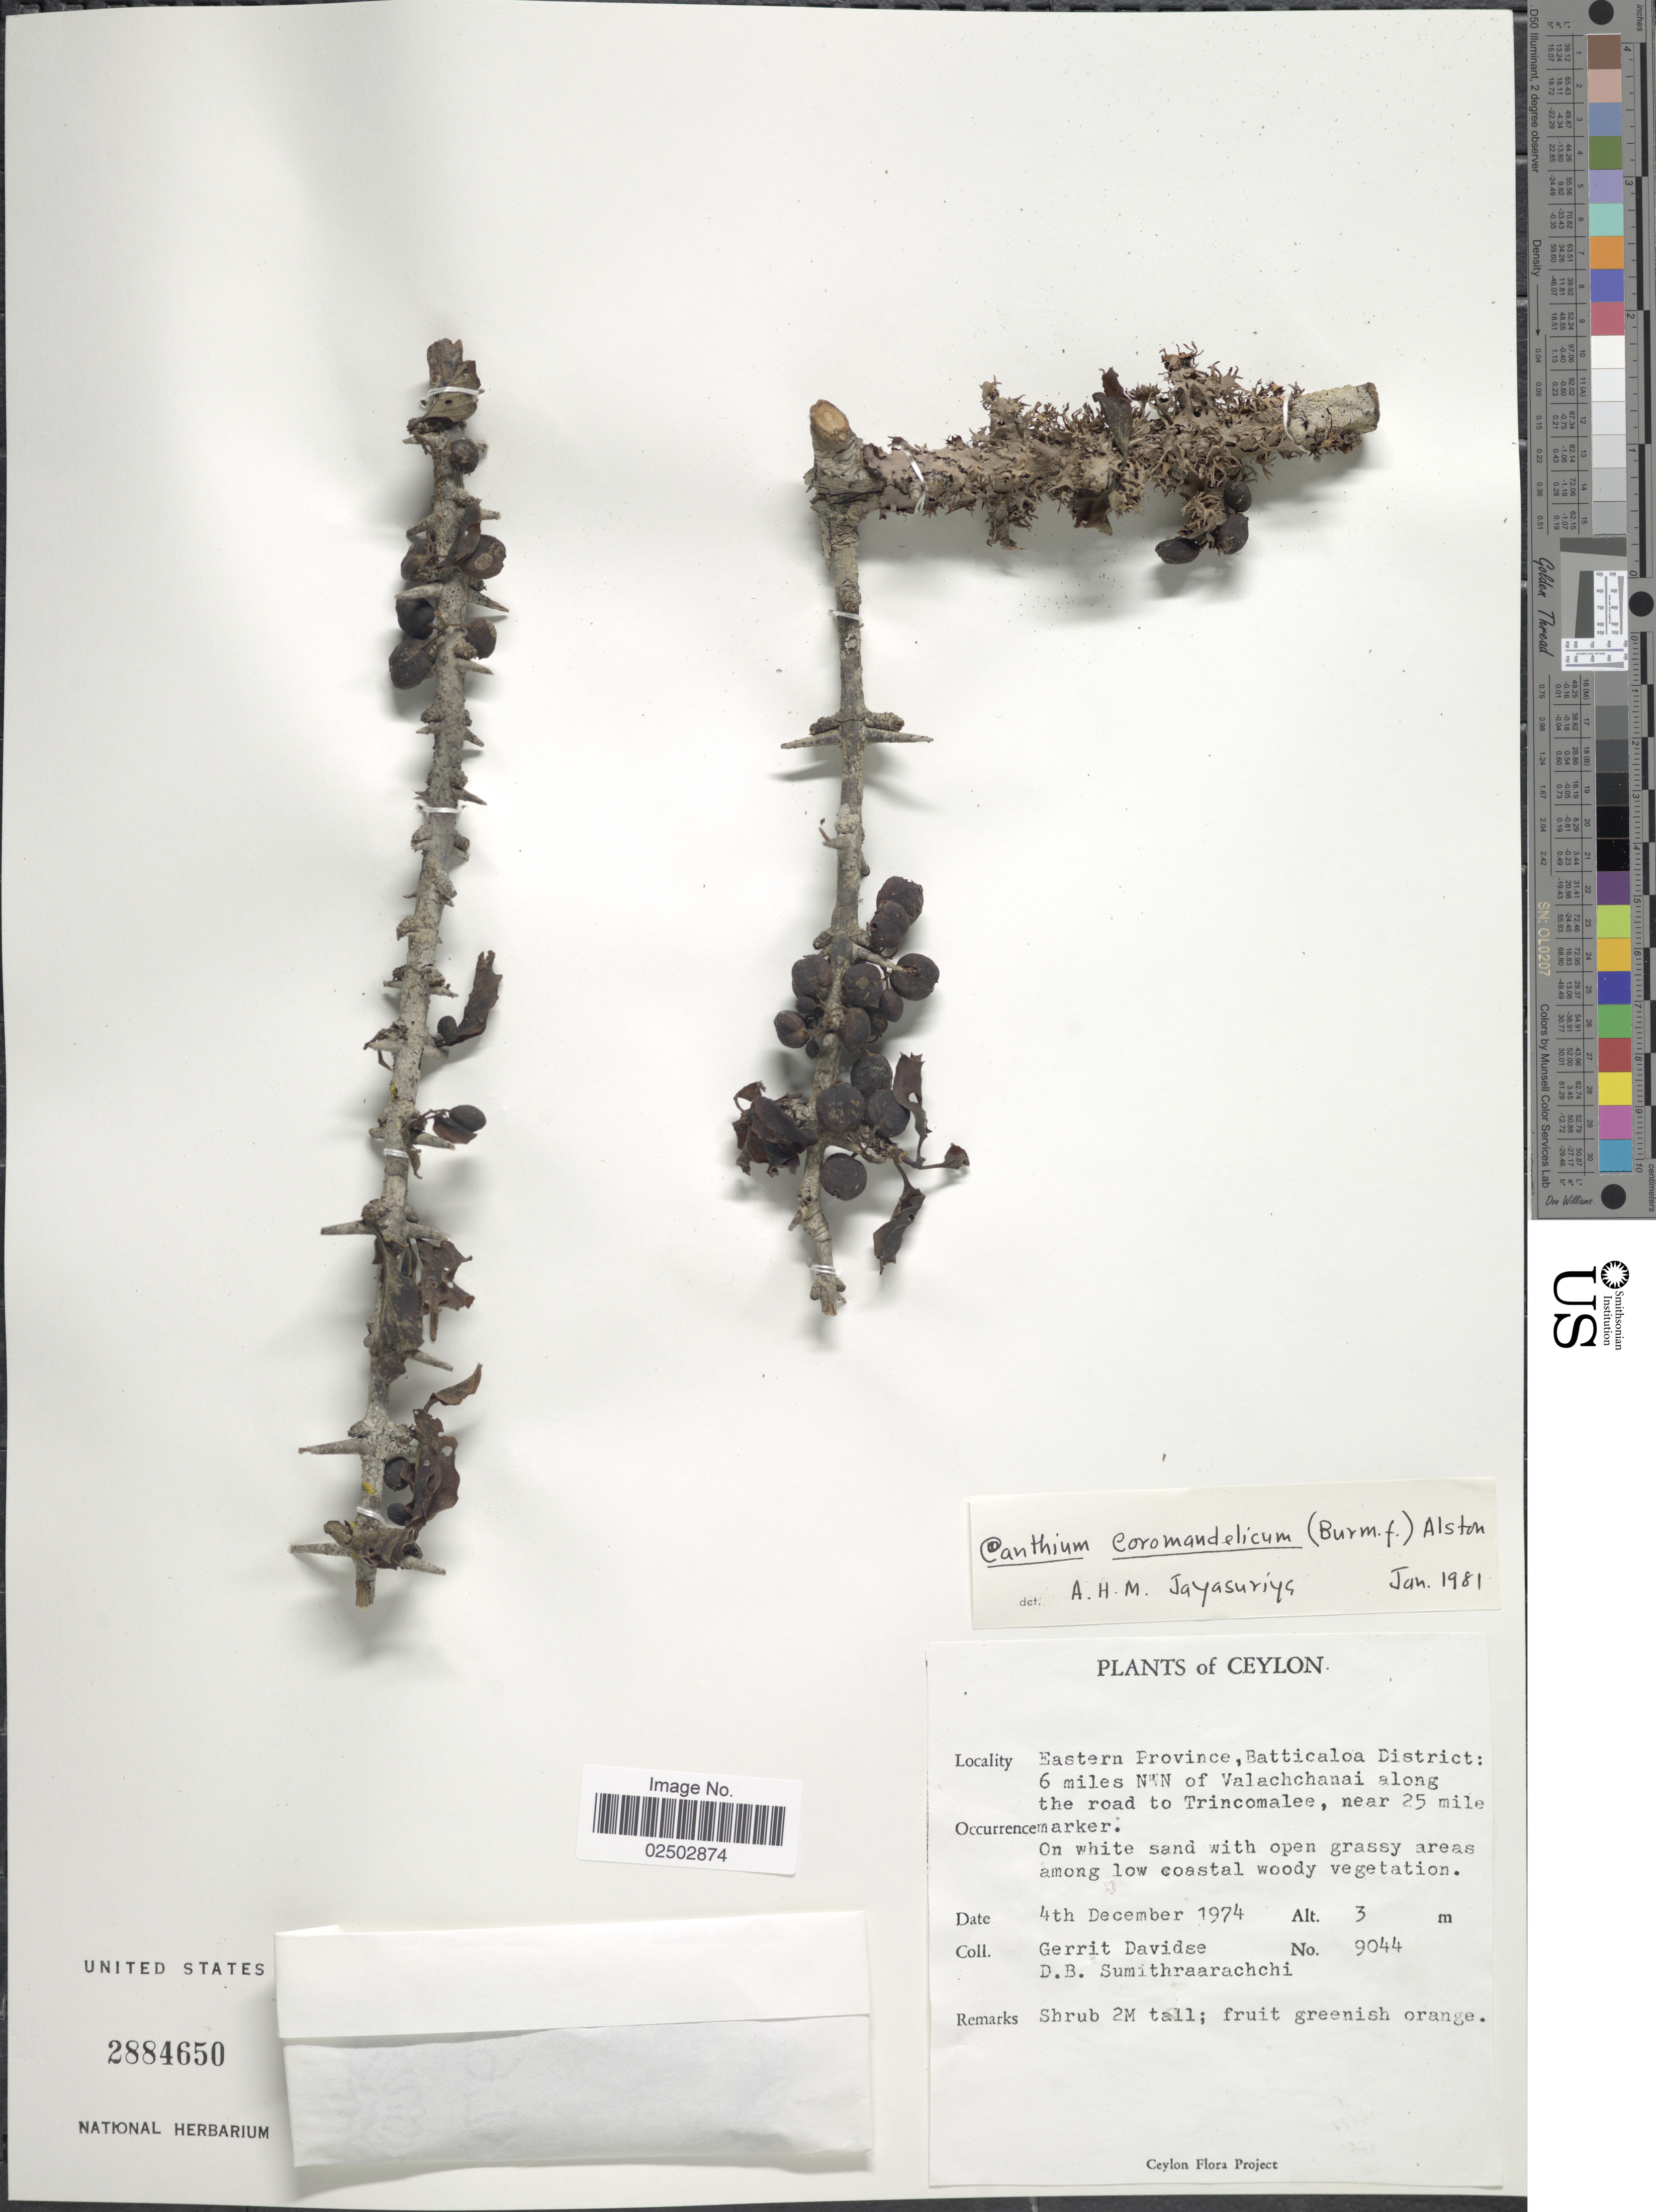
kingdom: Plantae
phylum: Tracheophyta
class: Magnoliopsida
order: Gentianales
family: Rubiaceae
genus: Canthium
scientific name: Canthium coromandelicum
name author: (Burm. f.) Alston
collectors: G. Davidse & D. B. Sumithraarachchi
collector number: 9044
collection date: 1974-12-04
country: Sri Lanka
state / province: Eastern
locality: Ceylon, Eastern Province, Batticaloa District: 6 miles NNW of Valachchanai along the road to Trincomalee, near 25 mile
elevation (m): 3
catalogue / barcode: US 2884650